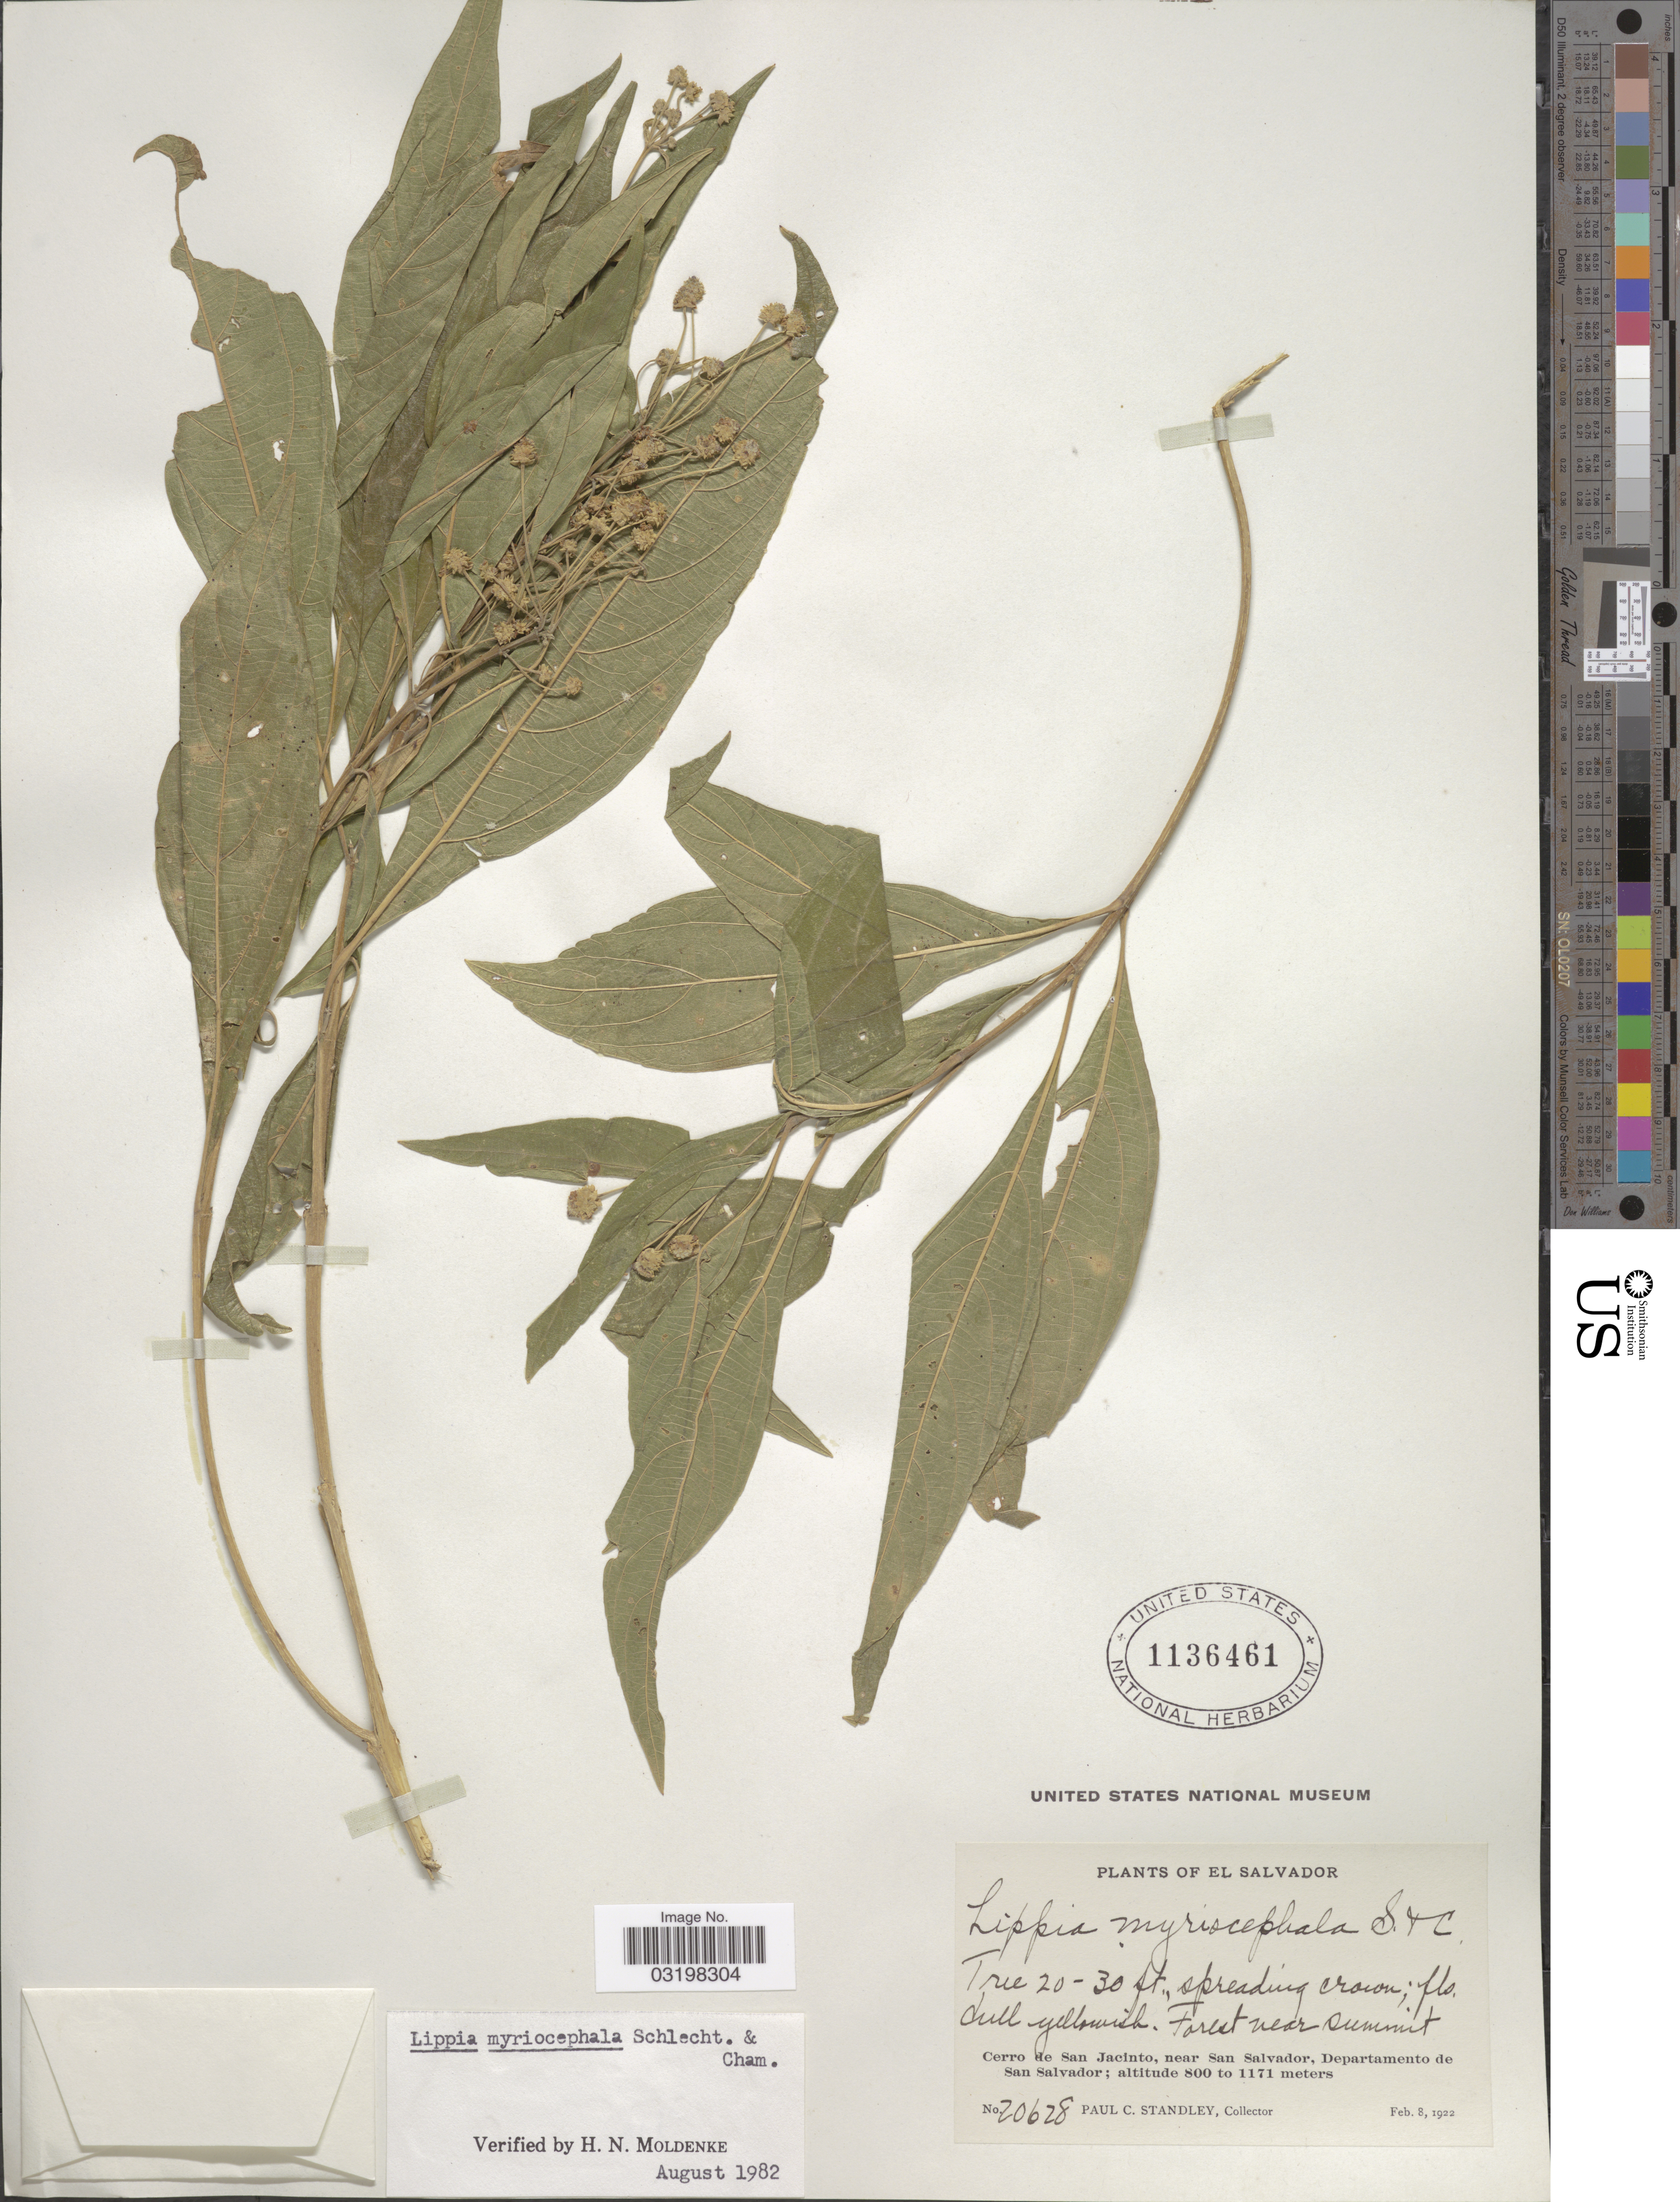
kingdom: Plantae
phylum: Tracheophyta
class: Magnoliopsida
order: Lamiales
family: Verbenaceae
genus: Lippia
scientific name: Lippia myriocephala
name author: Schltdl. & Cham.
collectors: P. C. Standley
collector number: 20628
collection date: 1922-02-08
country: El Salvador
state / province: San Salvador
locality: Forest near summit. Cerro de San Jacinto, near San Salvador, Departamento de San Salvador.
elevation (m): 800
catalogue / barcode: US 1136461